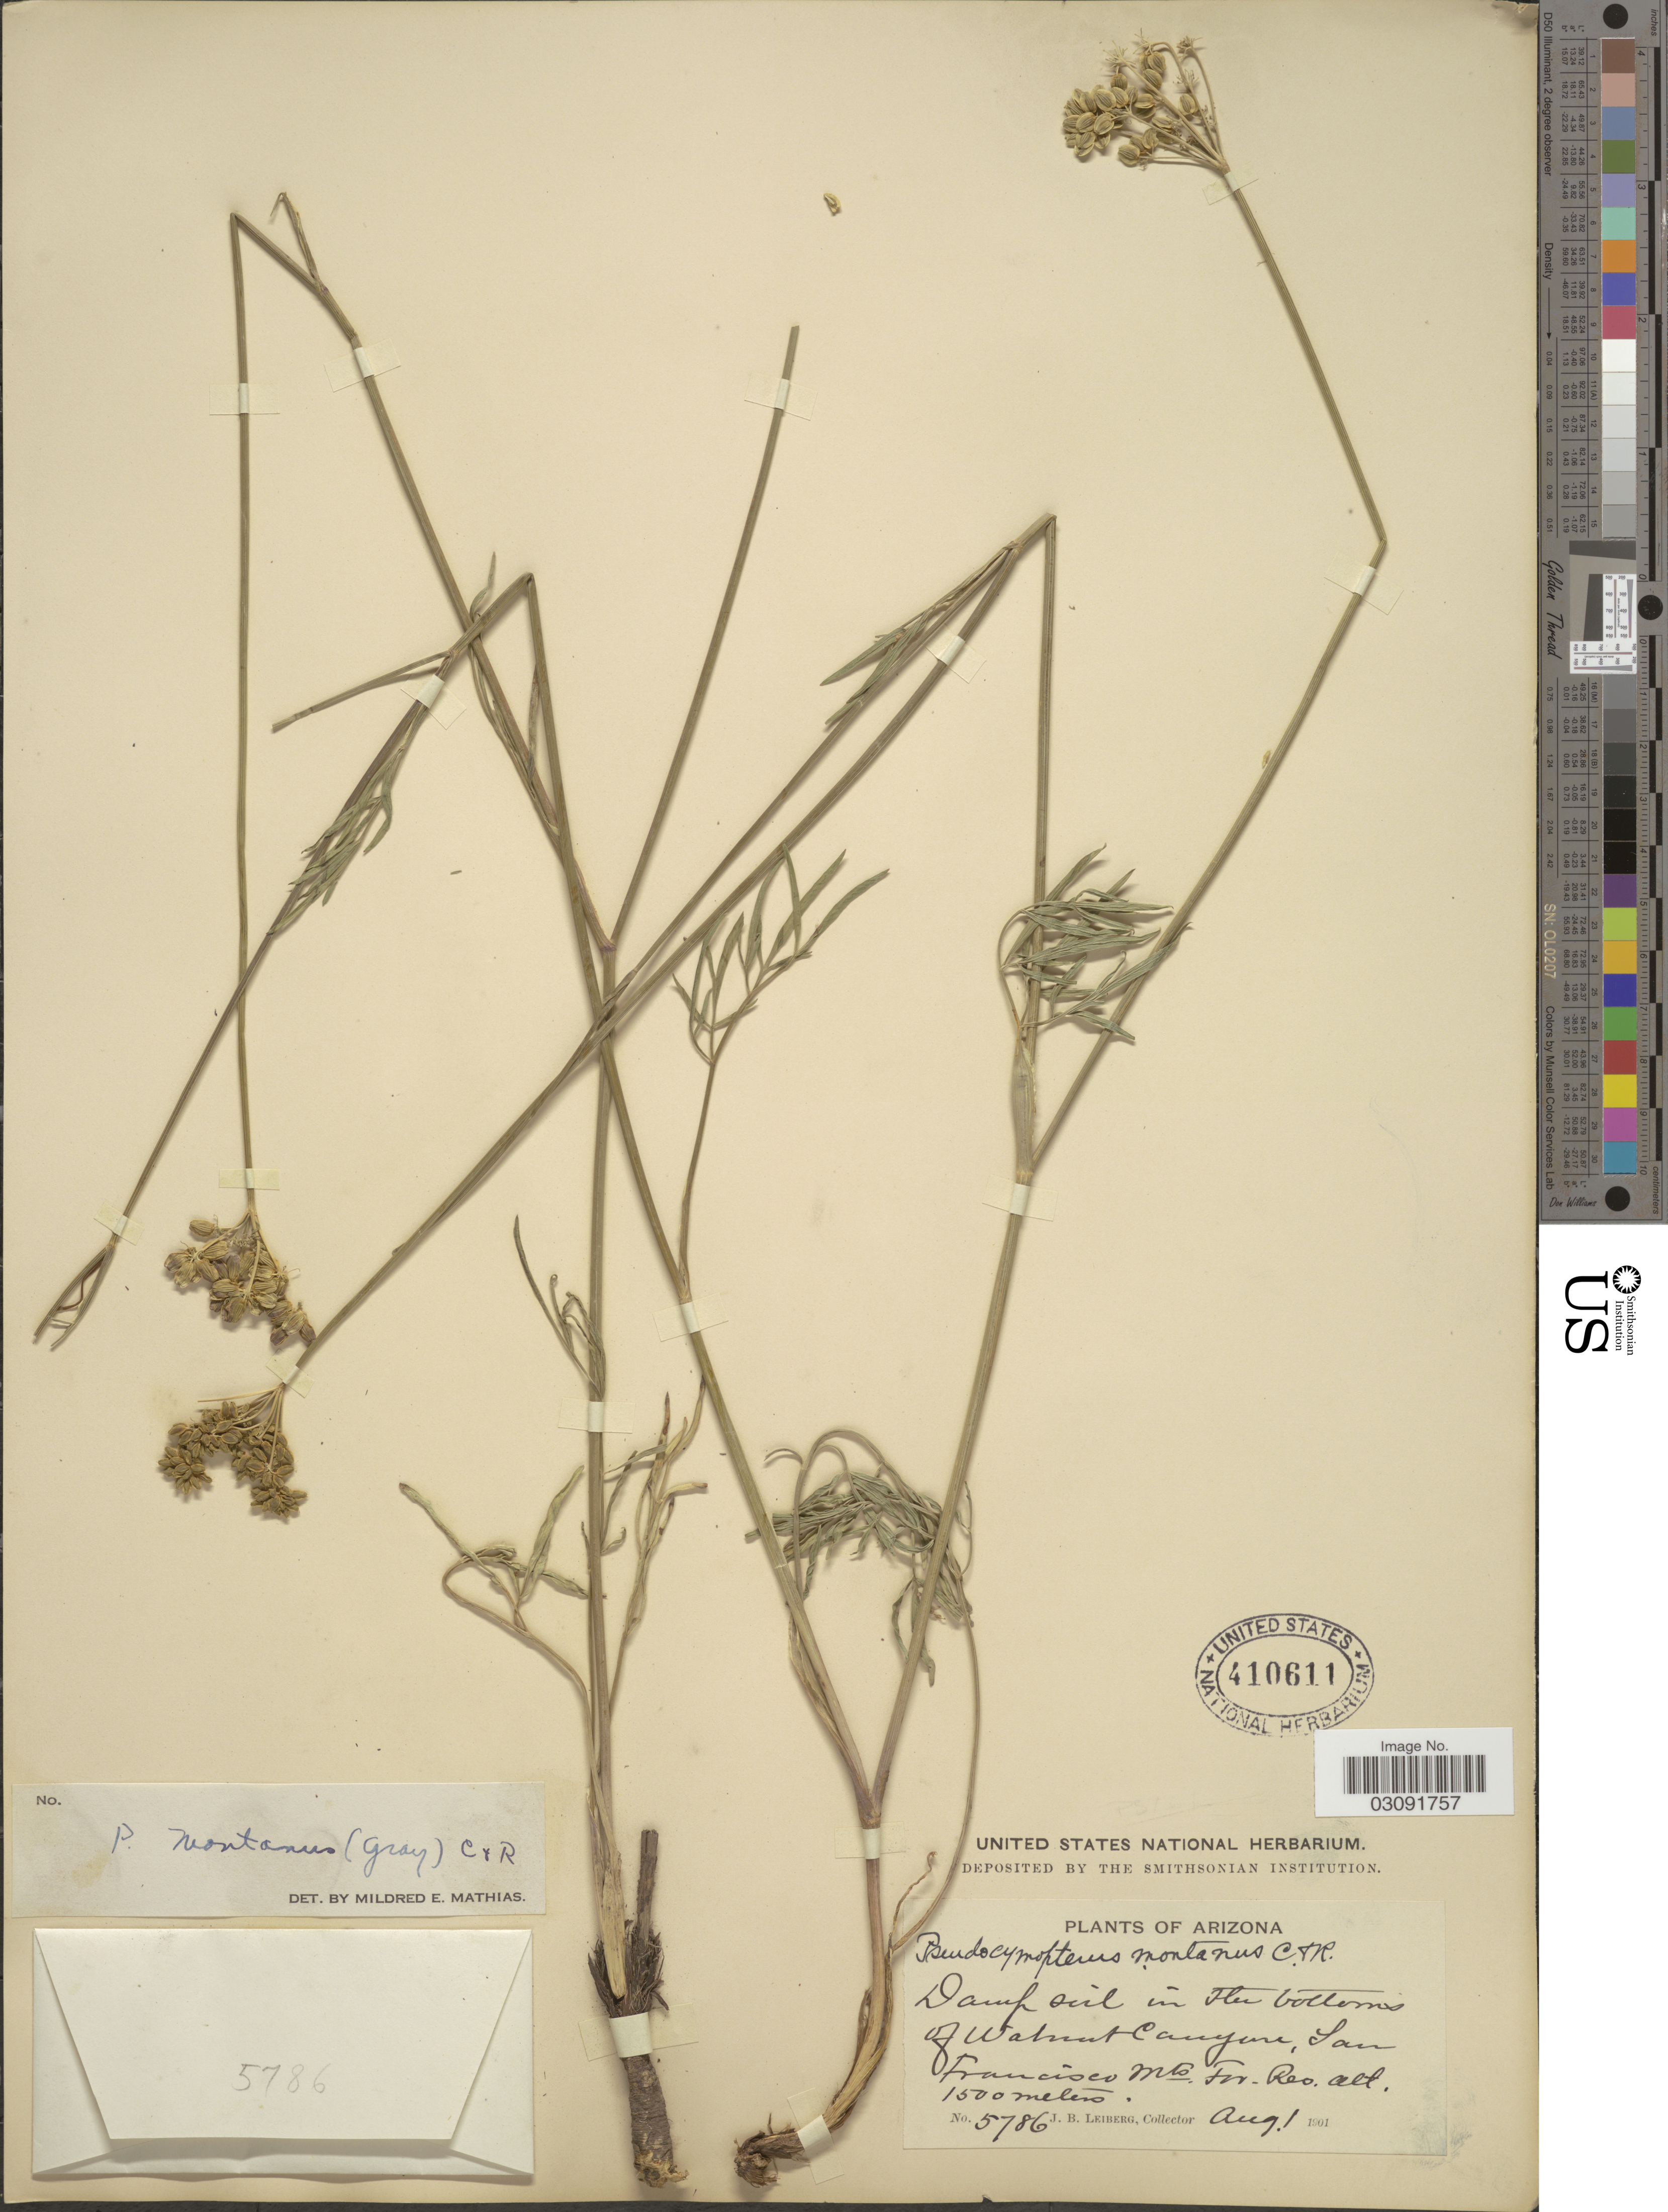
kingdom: Plantae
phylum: Tracheophyta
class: Magnoliopsida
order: Apiales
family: Apiaceae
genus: Pseudocymopterus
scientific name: Pseudocymopterus montanus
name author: (A. Gray) J.M. Coult. & Rose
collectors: J. B. Leiberg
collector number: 5786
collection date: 1901-08-01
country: United States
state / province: Arizona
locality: Damp soil in the bottoms of Walnut Canyon, San Francisco Mts., For. Res.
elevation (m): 1500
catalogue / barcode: US 410611